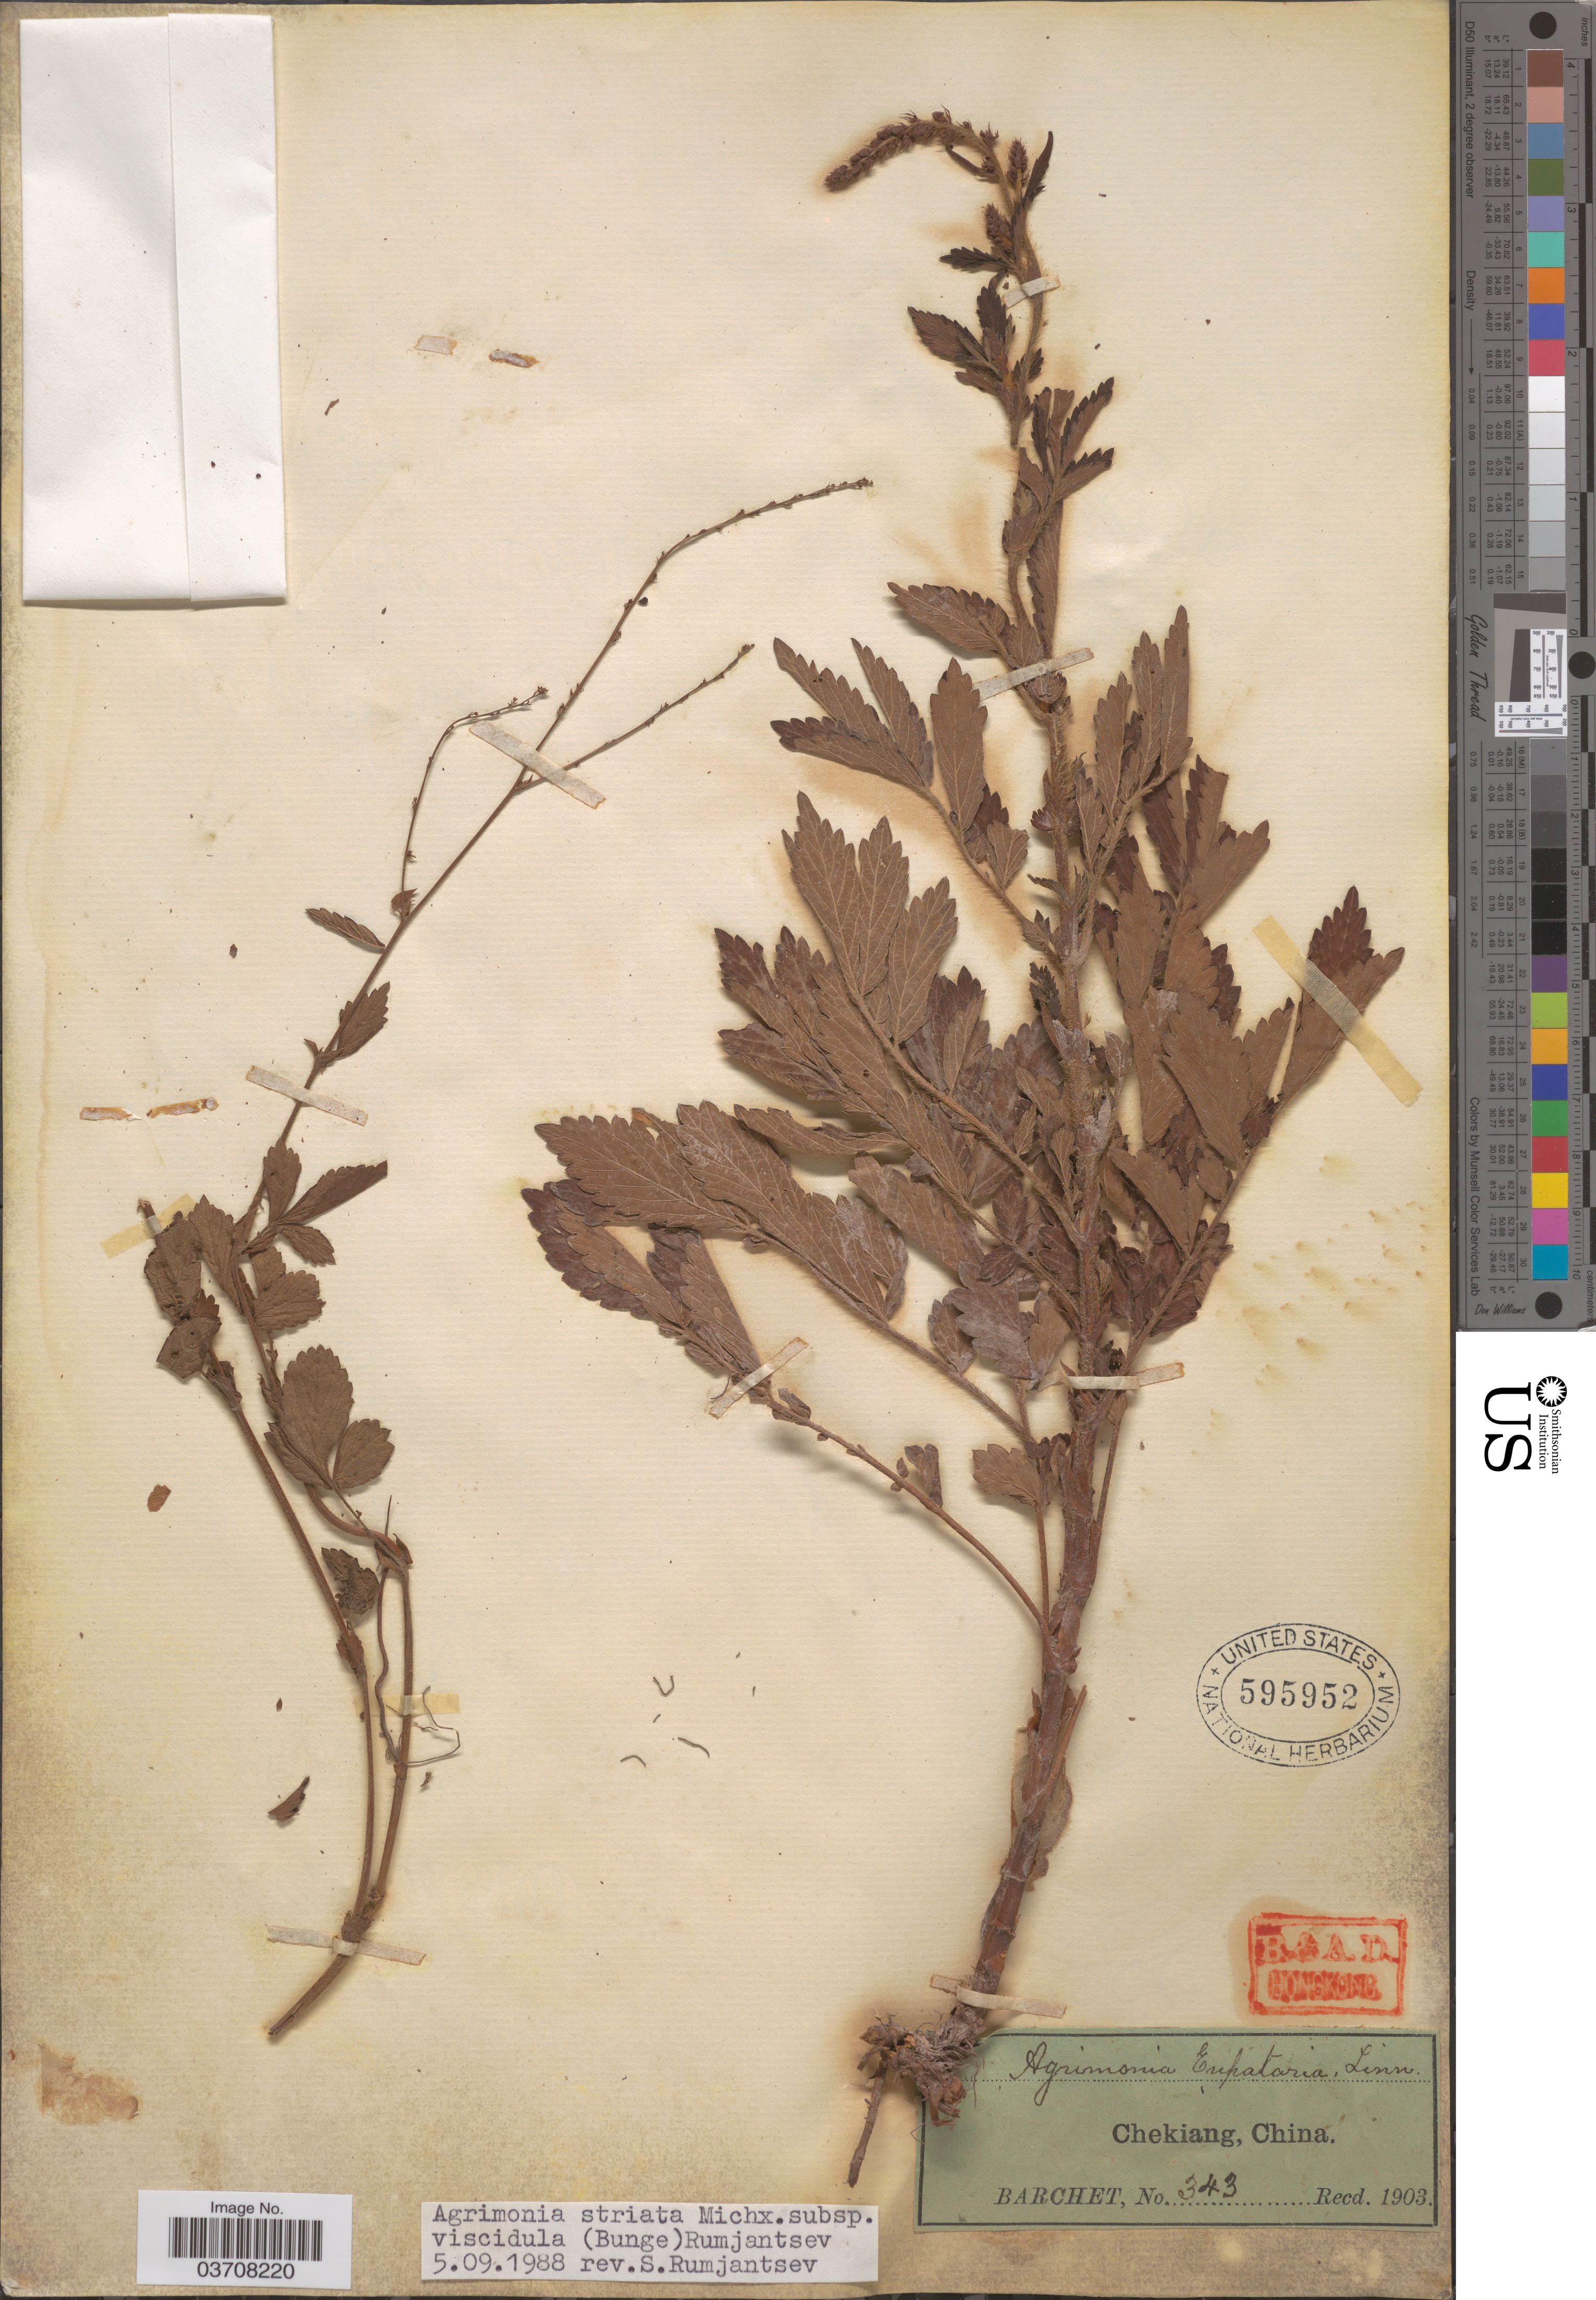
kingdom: Plantae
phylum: Tracheophyta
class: Magnoliopsida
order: Rosales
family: Rosaceae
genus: Agrimonia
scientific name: Agrimonia striata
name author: Michx.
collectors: Barchet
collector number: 343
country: China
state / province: Zhejiang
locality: Chekiang.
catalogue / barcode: US 565652